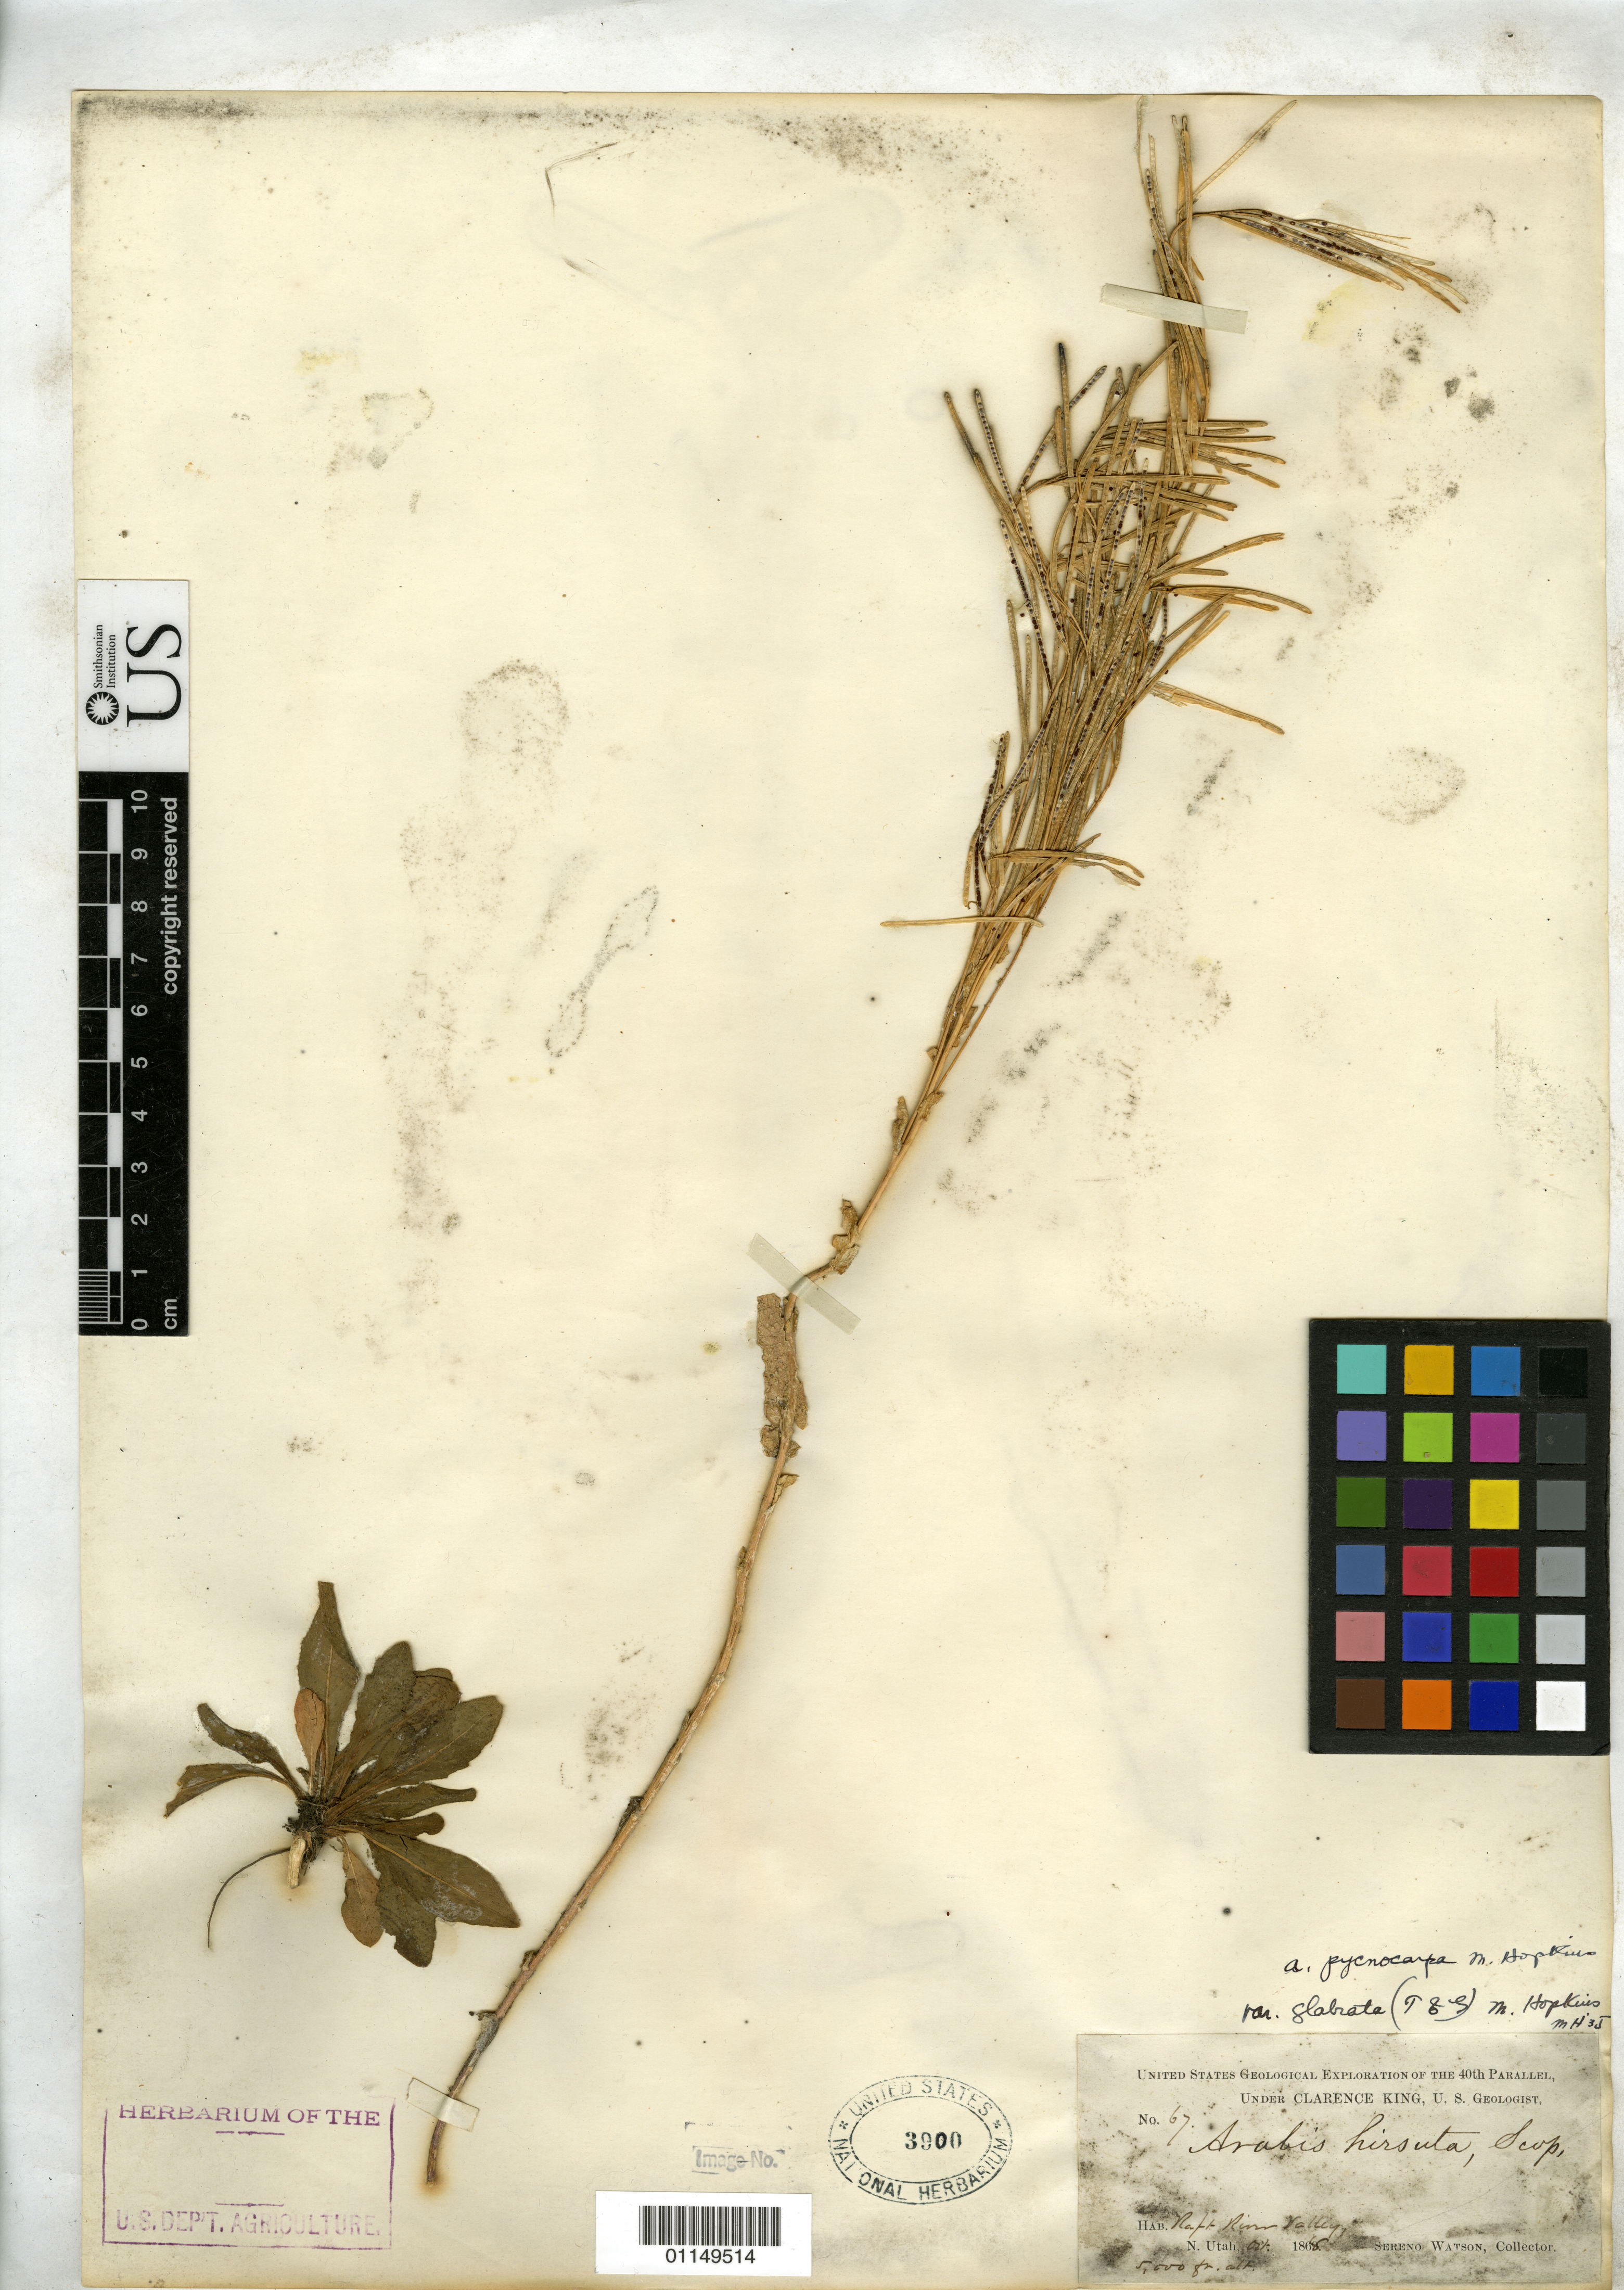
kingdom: Plantae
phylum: Tracheophyta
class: Magnoliopsida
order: Brassicales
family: Brassicaceae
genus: Arabis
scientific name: Arabis hirsuta var. glabrata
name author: Torr. & A. Gray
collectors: S. Watson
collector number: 67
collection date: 1868-10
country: United States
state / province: Utah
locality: Raft River Valley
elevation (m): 1524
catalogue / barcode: US 3900